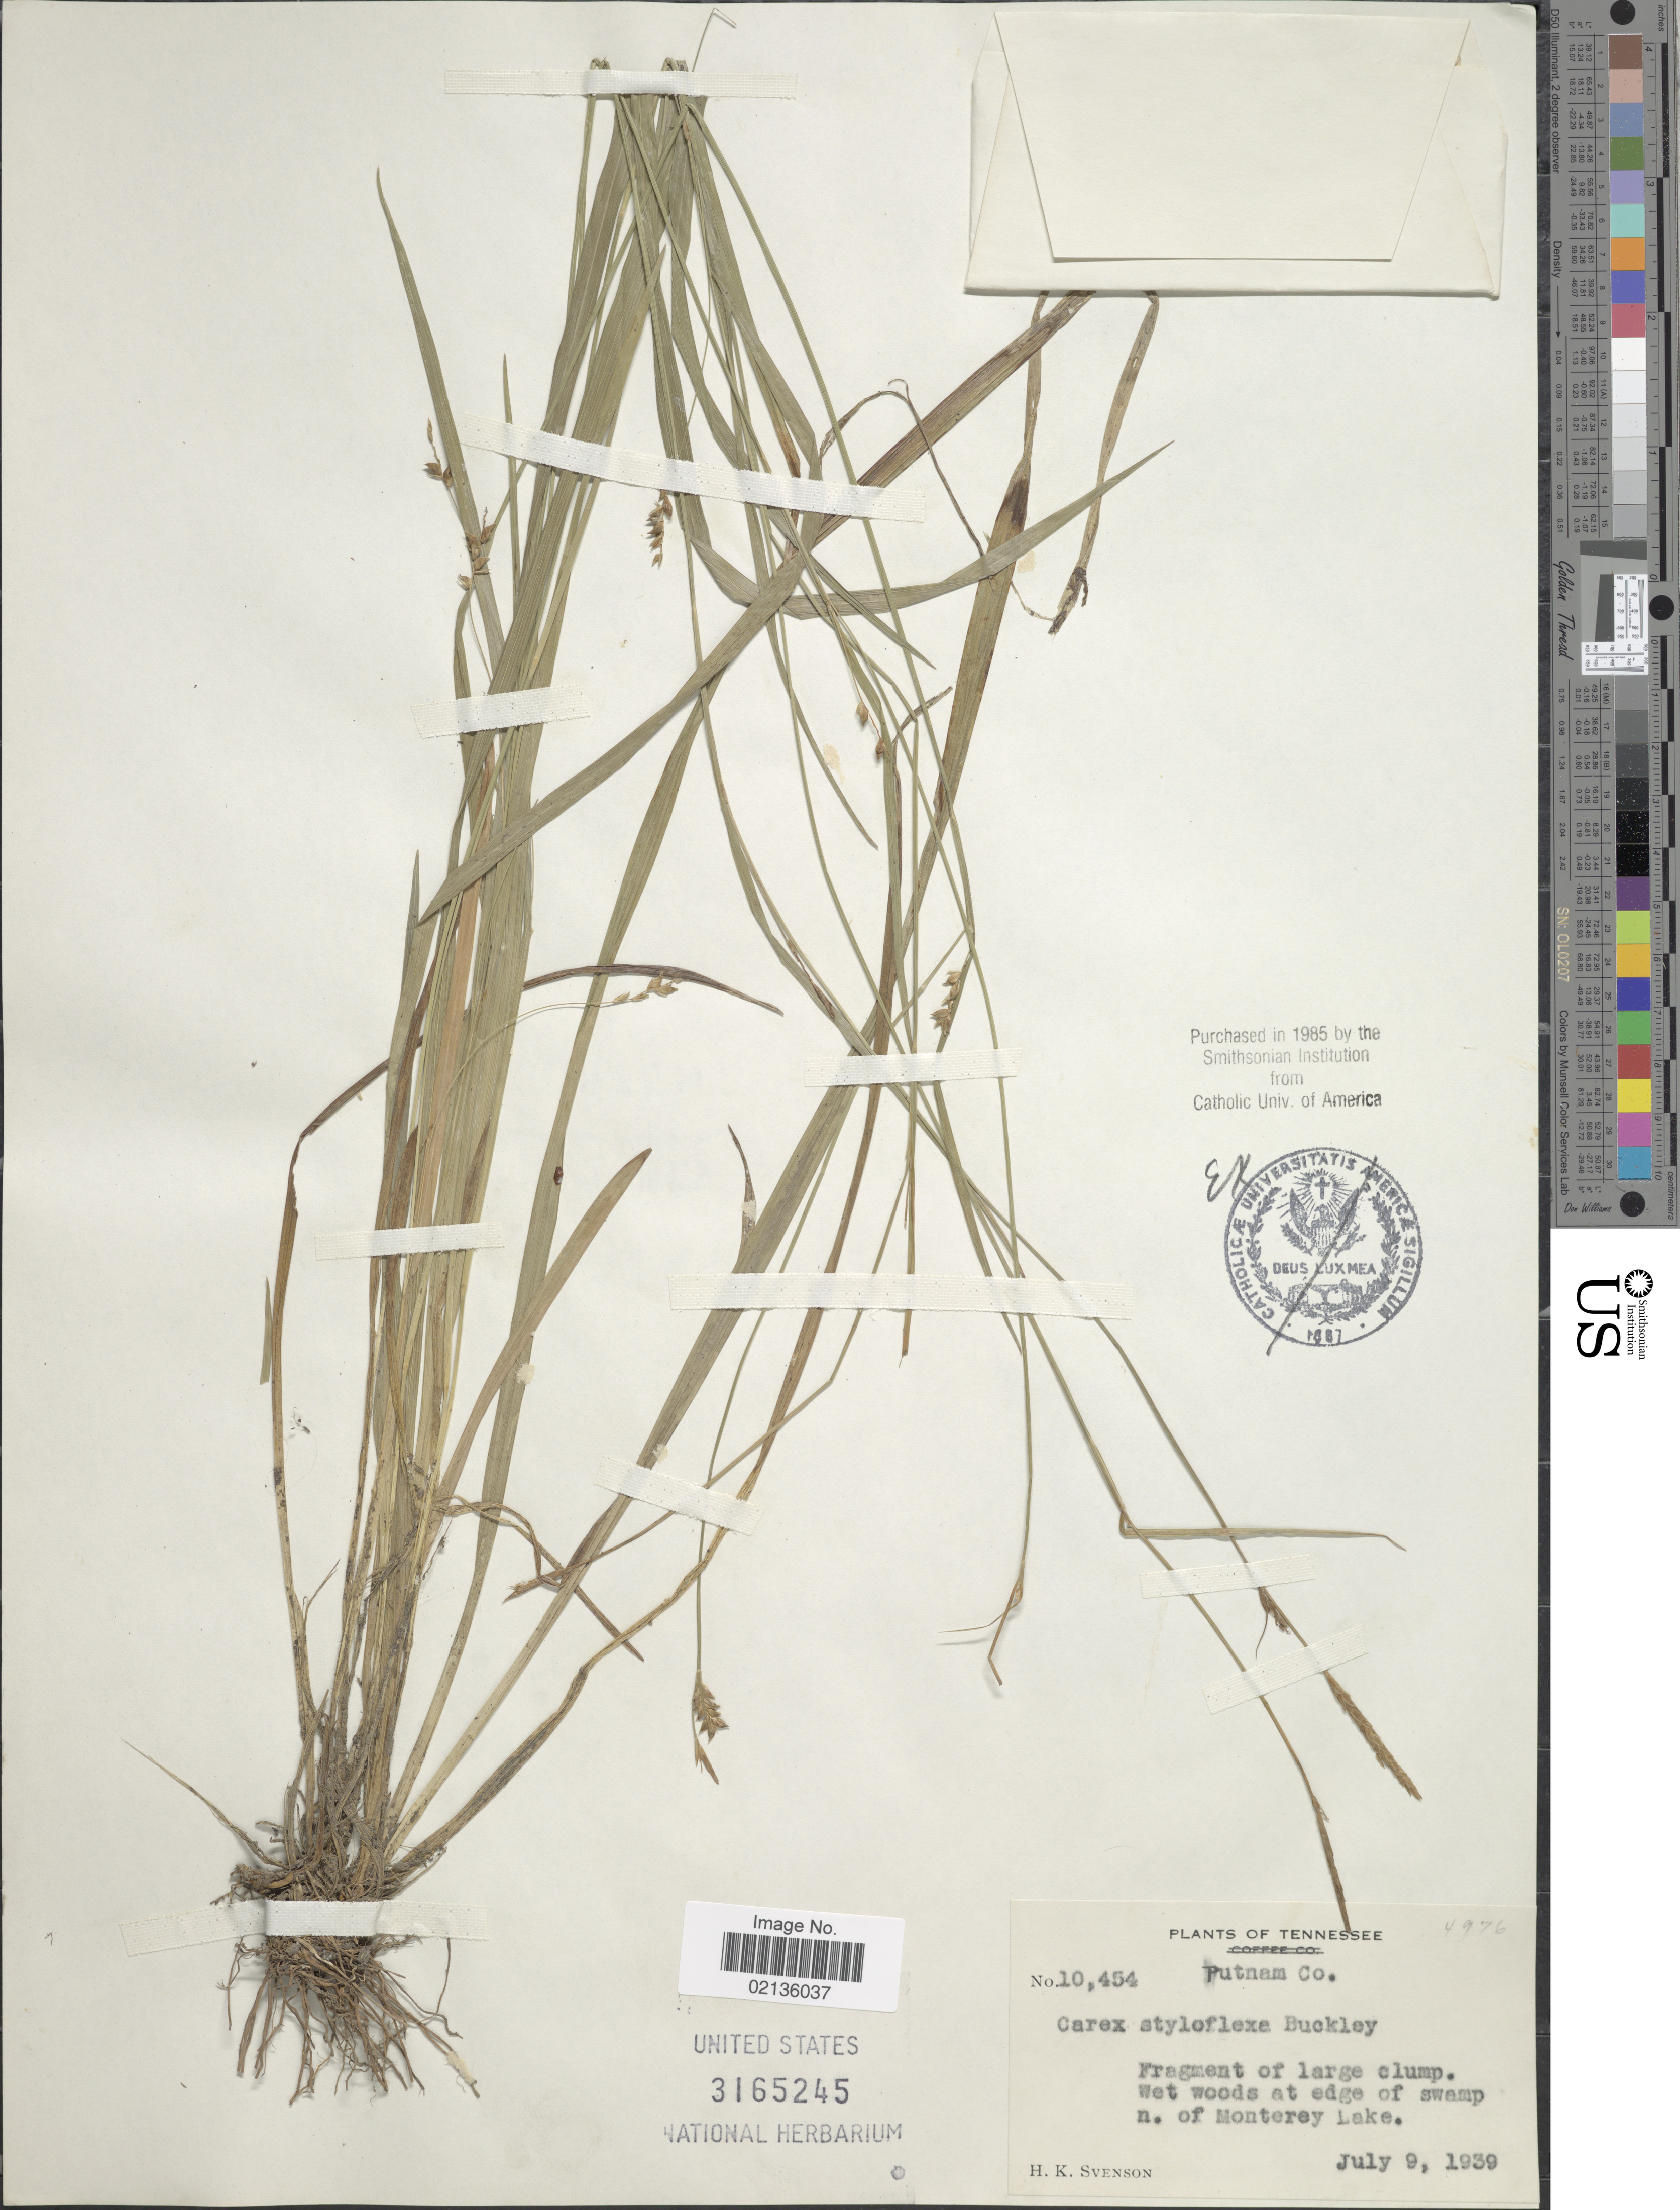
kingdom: Plantae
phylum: Tracheophyta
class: Liliopsida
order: Poales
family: Cyperaceae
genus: Carex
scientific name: Carex styloflexa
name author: Buckley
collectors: H. K. Svenson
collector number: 10454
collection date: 1939-07-09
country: United States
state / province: Tennessee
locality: Putnam Co., Fragmnet of large clump. Wet woods at edge of swamp n. of Monterey Lake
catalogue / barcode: US 3165245